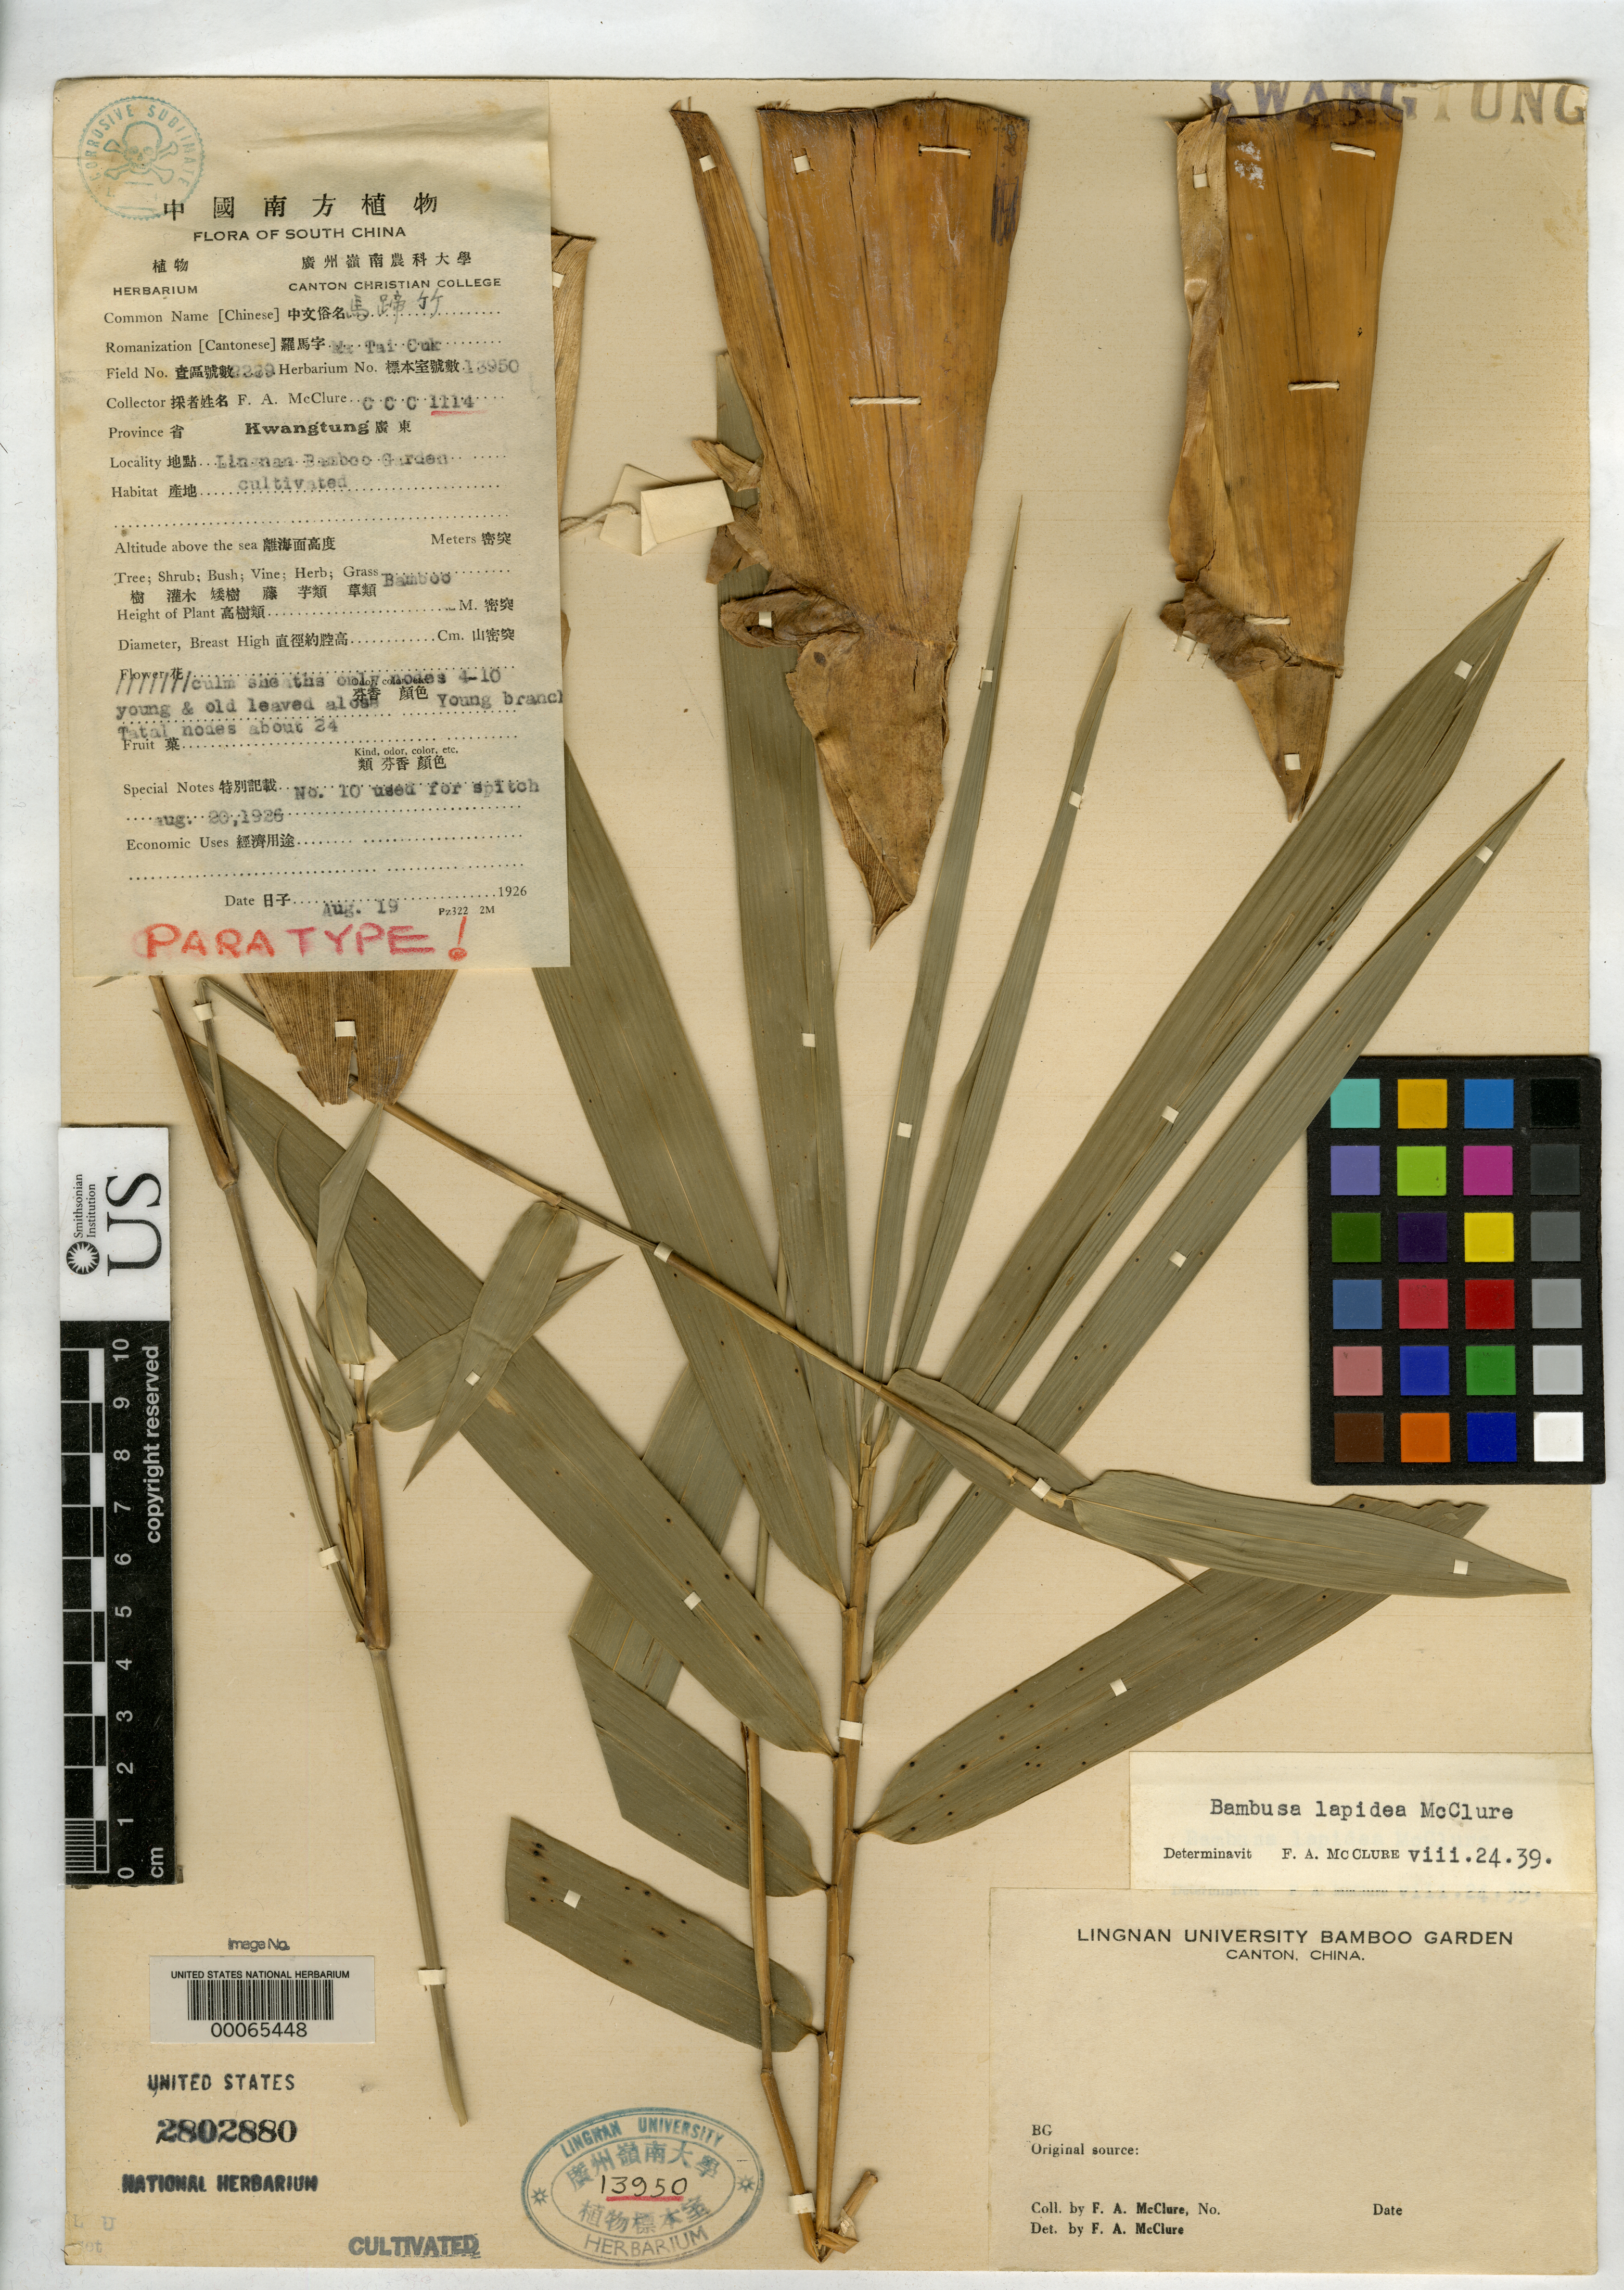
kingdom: Plantae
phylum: Tracheophyta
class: Liliopsida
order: Poales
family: Poaceae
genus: Bambusa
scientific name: Bambusa lapidea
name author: McClure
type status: Paratype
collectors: F. A. McClure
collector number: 2289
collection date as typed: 20 Aug 1926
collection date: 1926-08-20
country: China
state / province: Guangdong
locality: Ma Tai Cuk.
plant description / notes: Lingnan Bamboo Garden, cultivated. See also bulky material filed separately.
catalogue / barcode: US 2802880